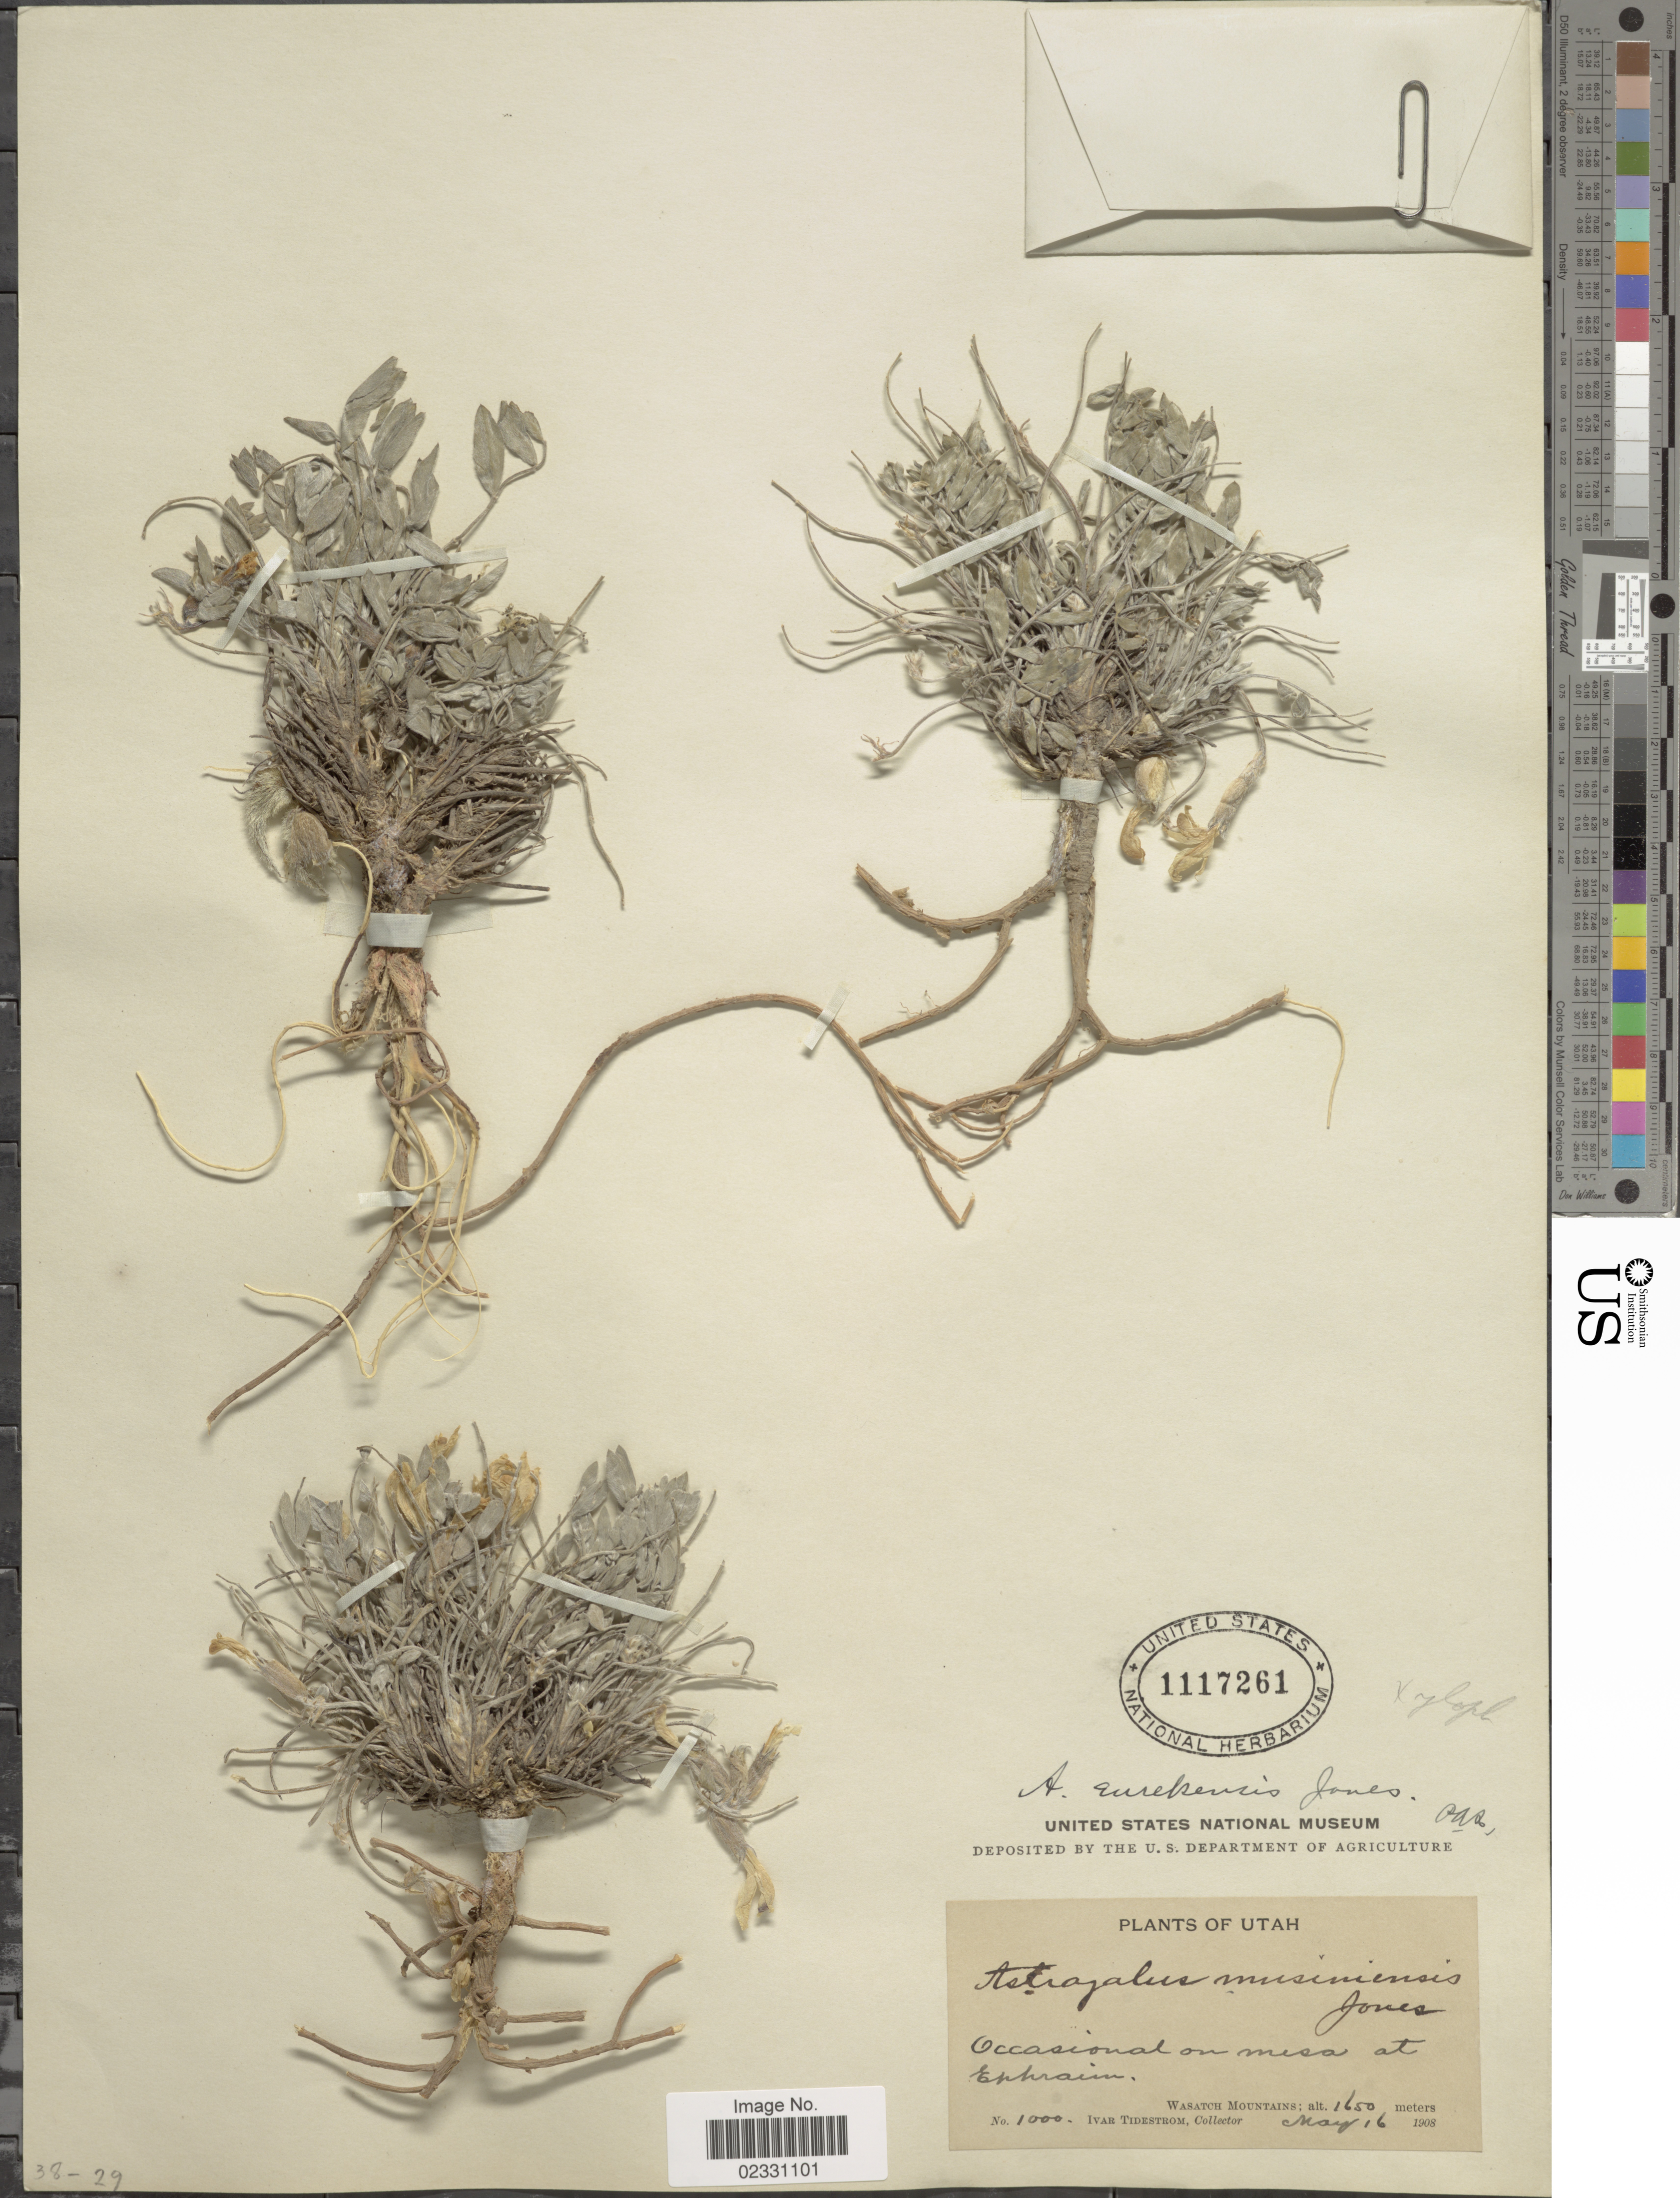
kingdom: Plantae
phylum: Tracheophyta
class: Magnoliopsida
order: Fabales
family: Fabaceae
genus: Astragalus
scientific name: Astragalus eurekensis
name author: M.E. Jones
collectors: I. F. Tidestrom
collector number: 1000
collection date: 1908-05-16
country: United States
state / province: Utah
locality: Ephraim. Wasatch Mountains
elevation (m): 1650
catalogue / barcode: US 1117261